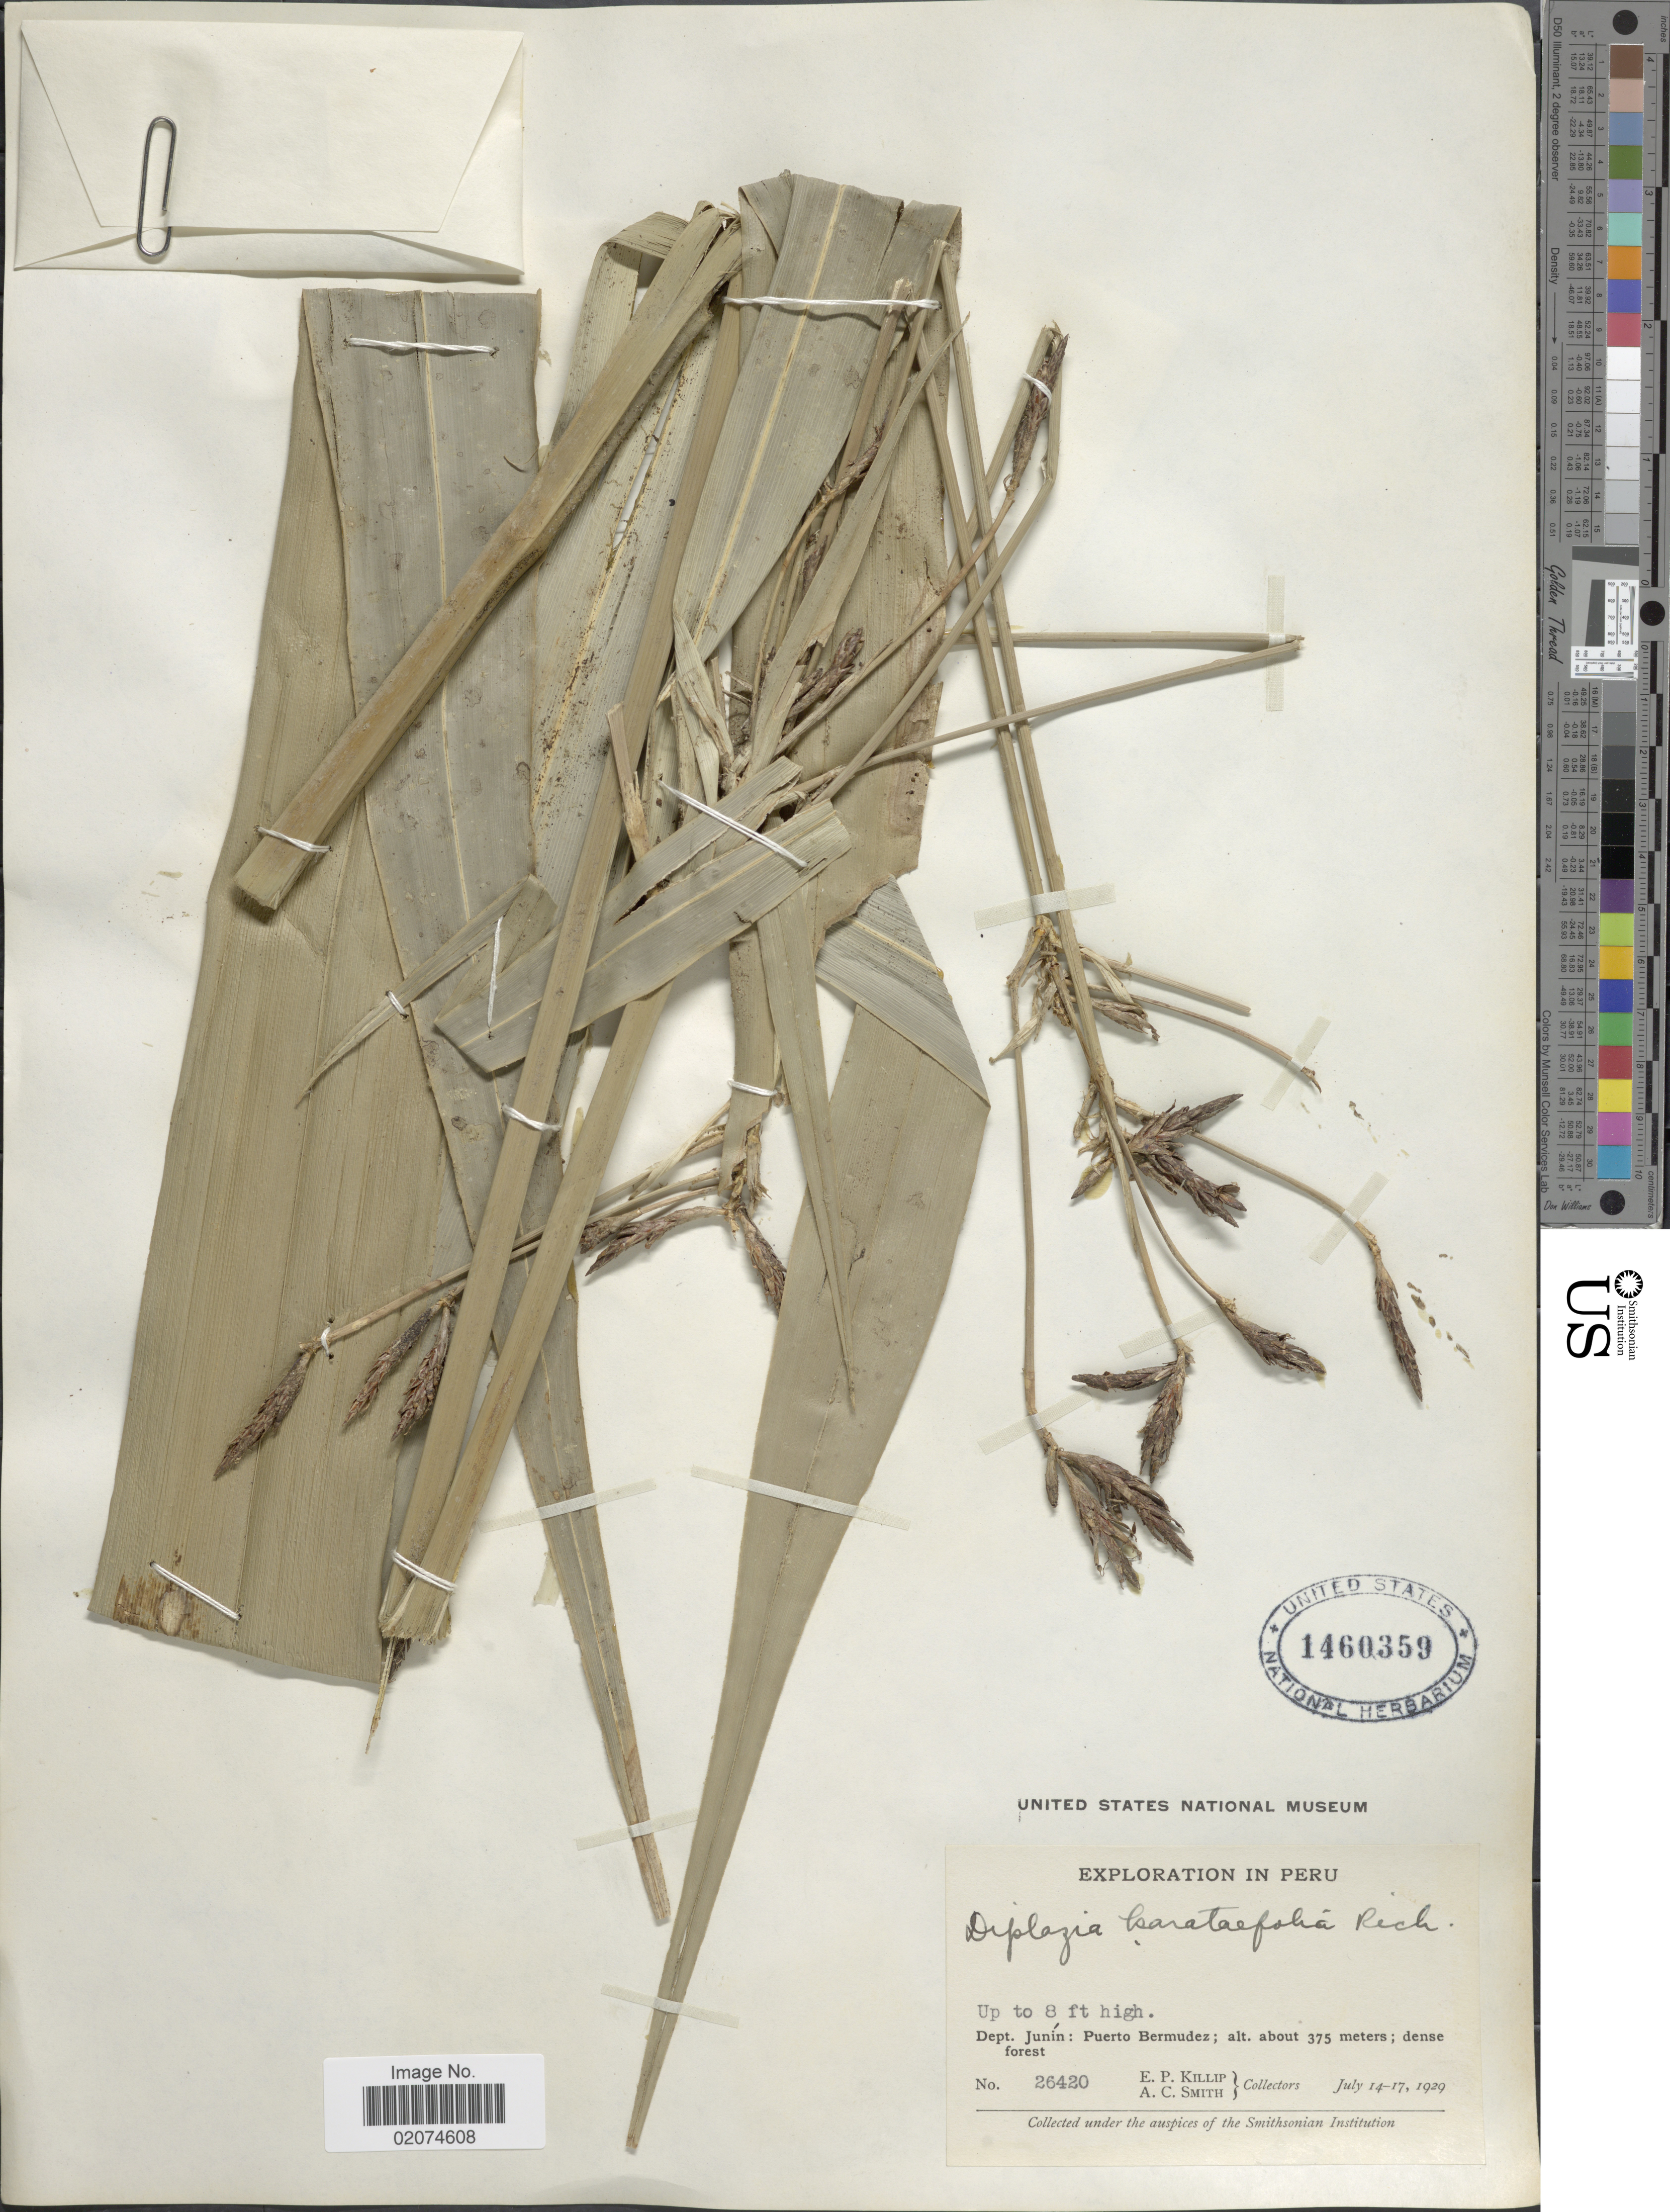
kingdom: Plantae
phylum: Tracheophyta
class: Liliopsida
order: Poales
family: Cyperaceae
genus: Diplasia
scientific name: Diplasia karatifolia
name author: Rich.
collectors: E. P. Killip & A. C. Smith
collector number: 26420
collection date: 1929-07-14/1929-07-17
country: Peru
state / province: Junín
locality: Dept. Junin: Puerto Germudez.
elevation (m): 375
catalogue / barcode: US 1460359